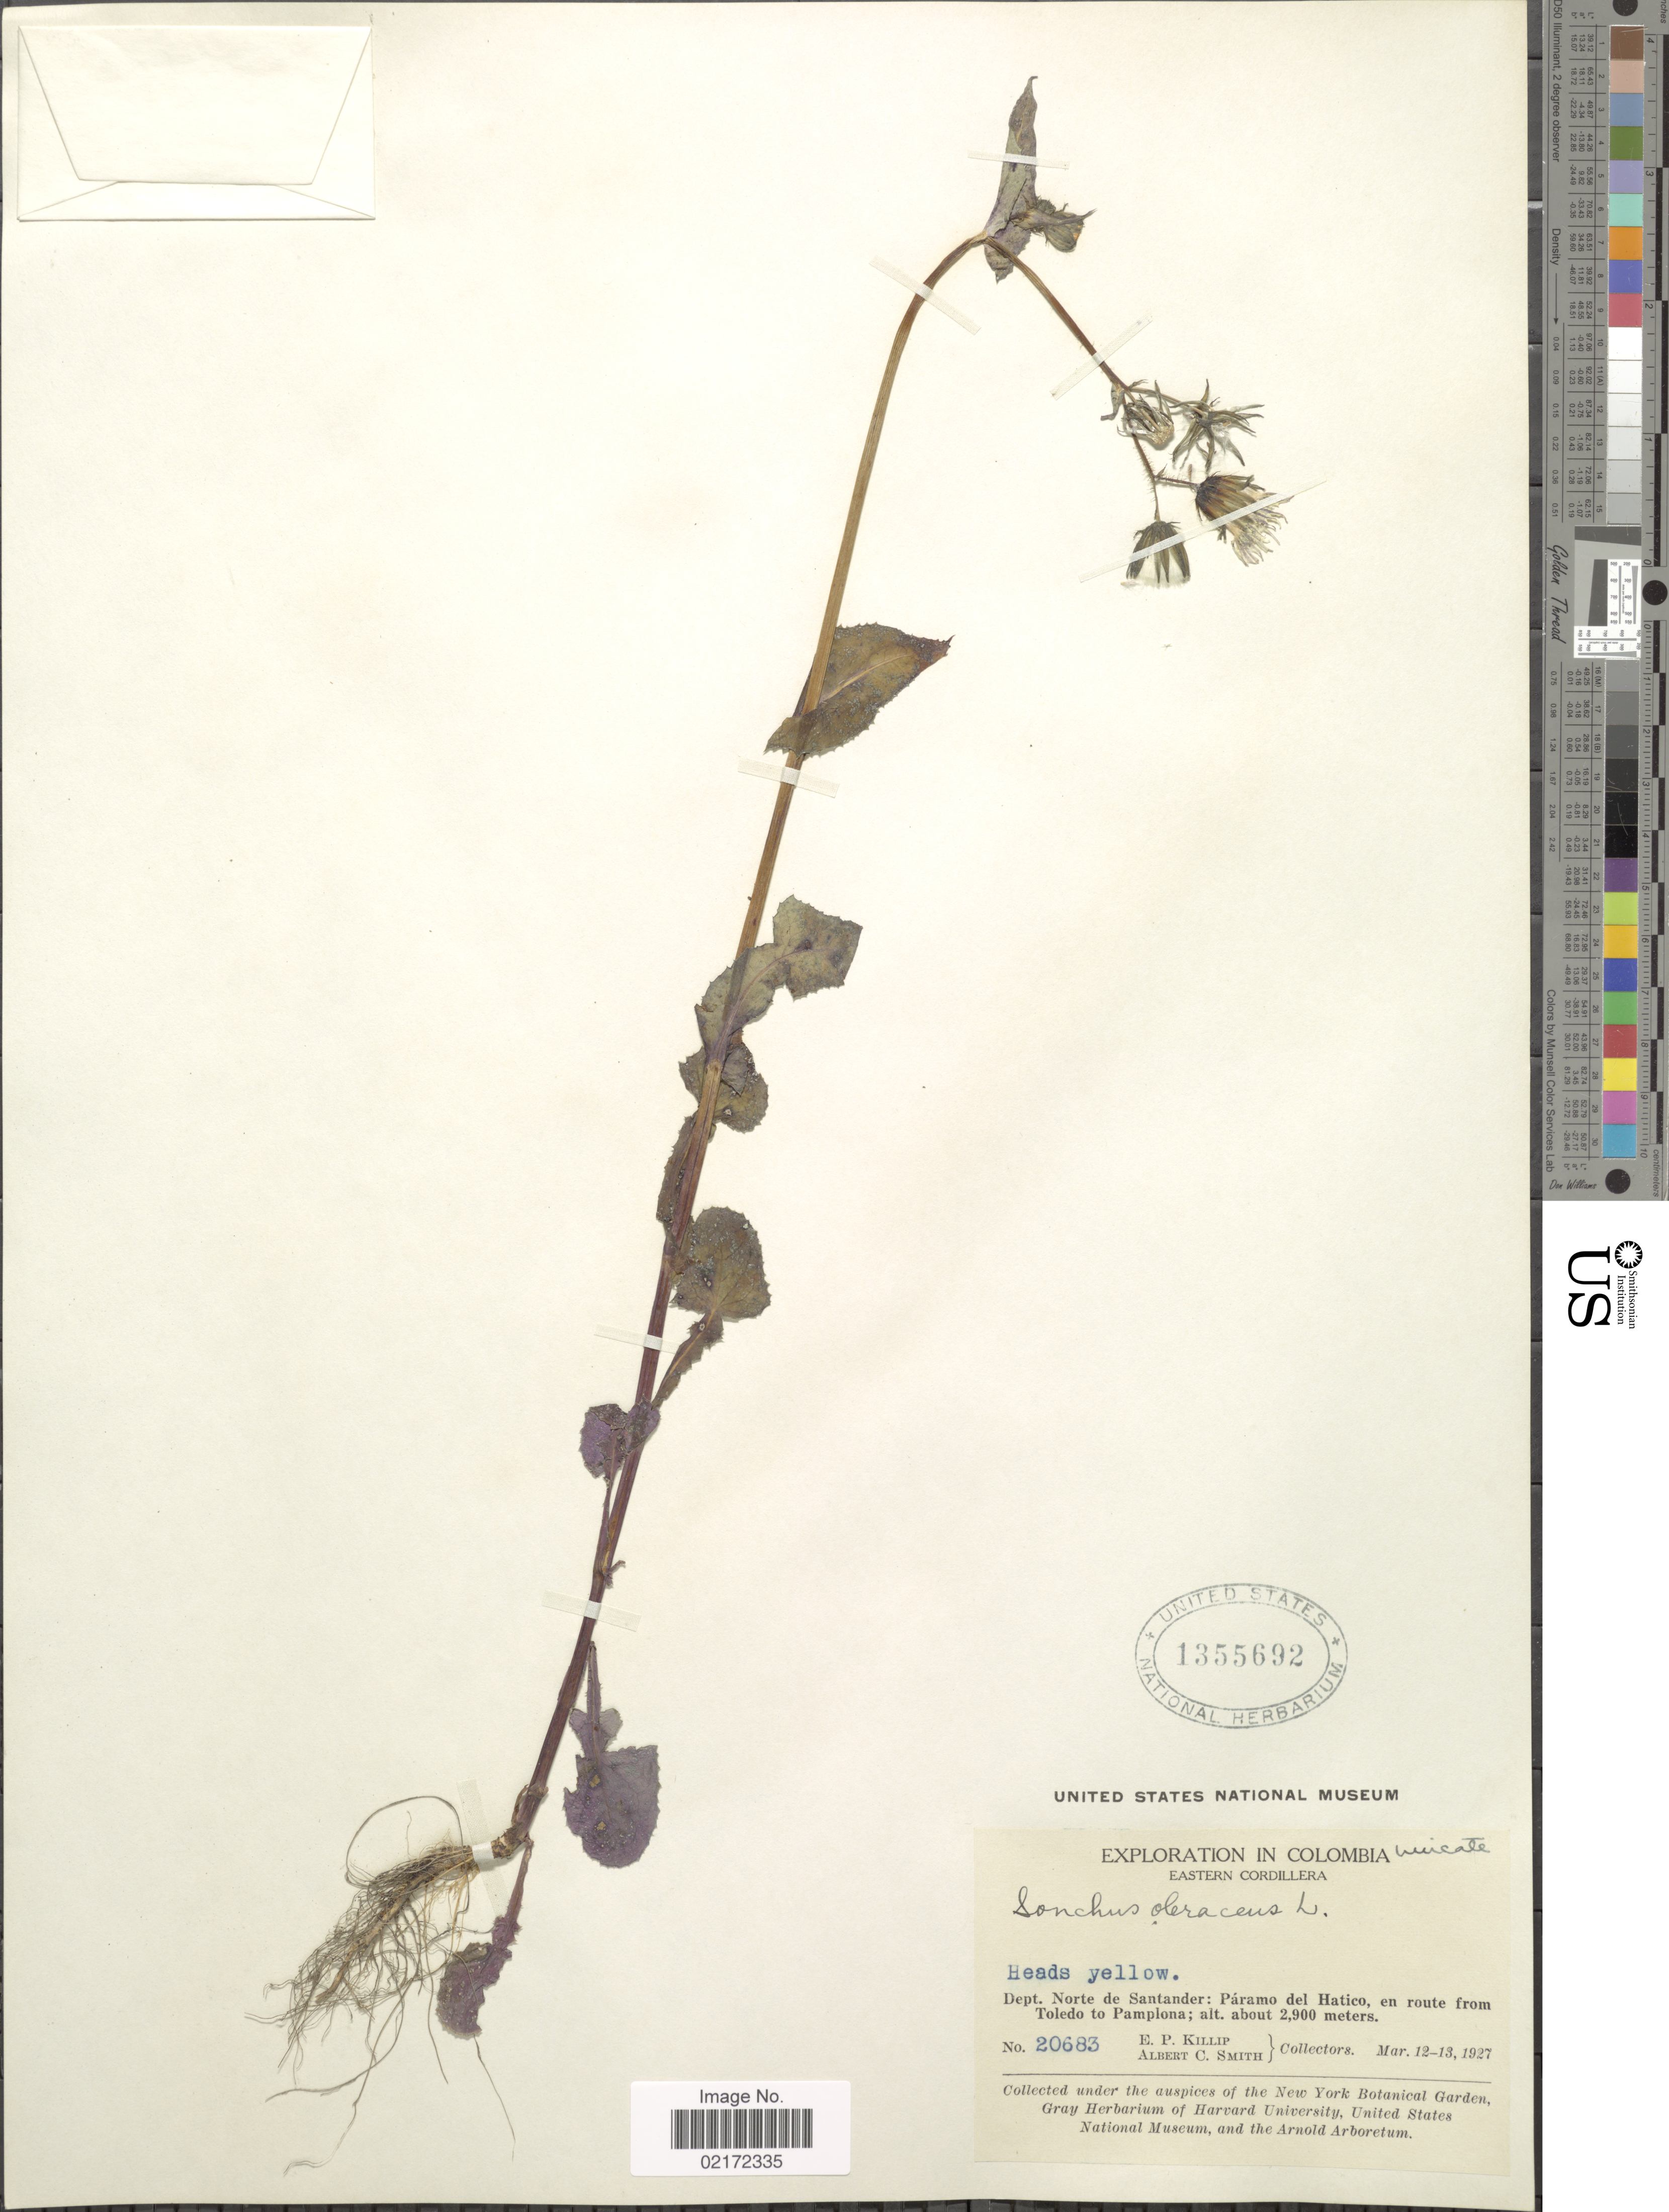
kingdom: Plantae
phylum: Tracheophyta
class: Magnoliopsida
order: Asterales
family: Asteraceae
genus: Sonchus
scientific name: Sonchus oleraceus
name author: L.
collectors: E. P. Killip & A. C. Smith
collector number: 20683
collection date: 1927-03-12/1927-03-13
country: Colombia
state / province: Norte de Santander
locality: Eastern Cordillera. Dept. Norte de Santander: Páramo del Hatico, en route from Toledo to Pamplona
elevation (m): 2900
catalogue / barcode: US 1355692